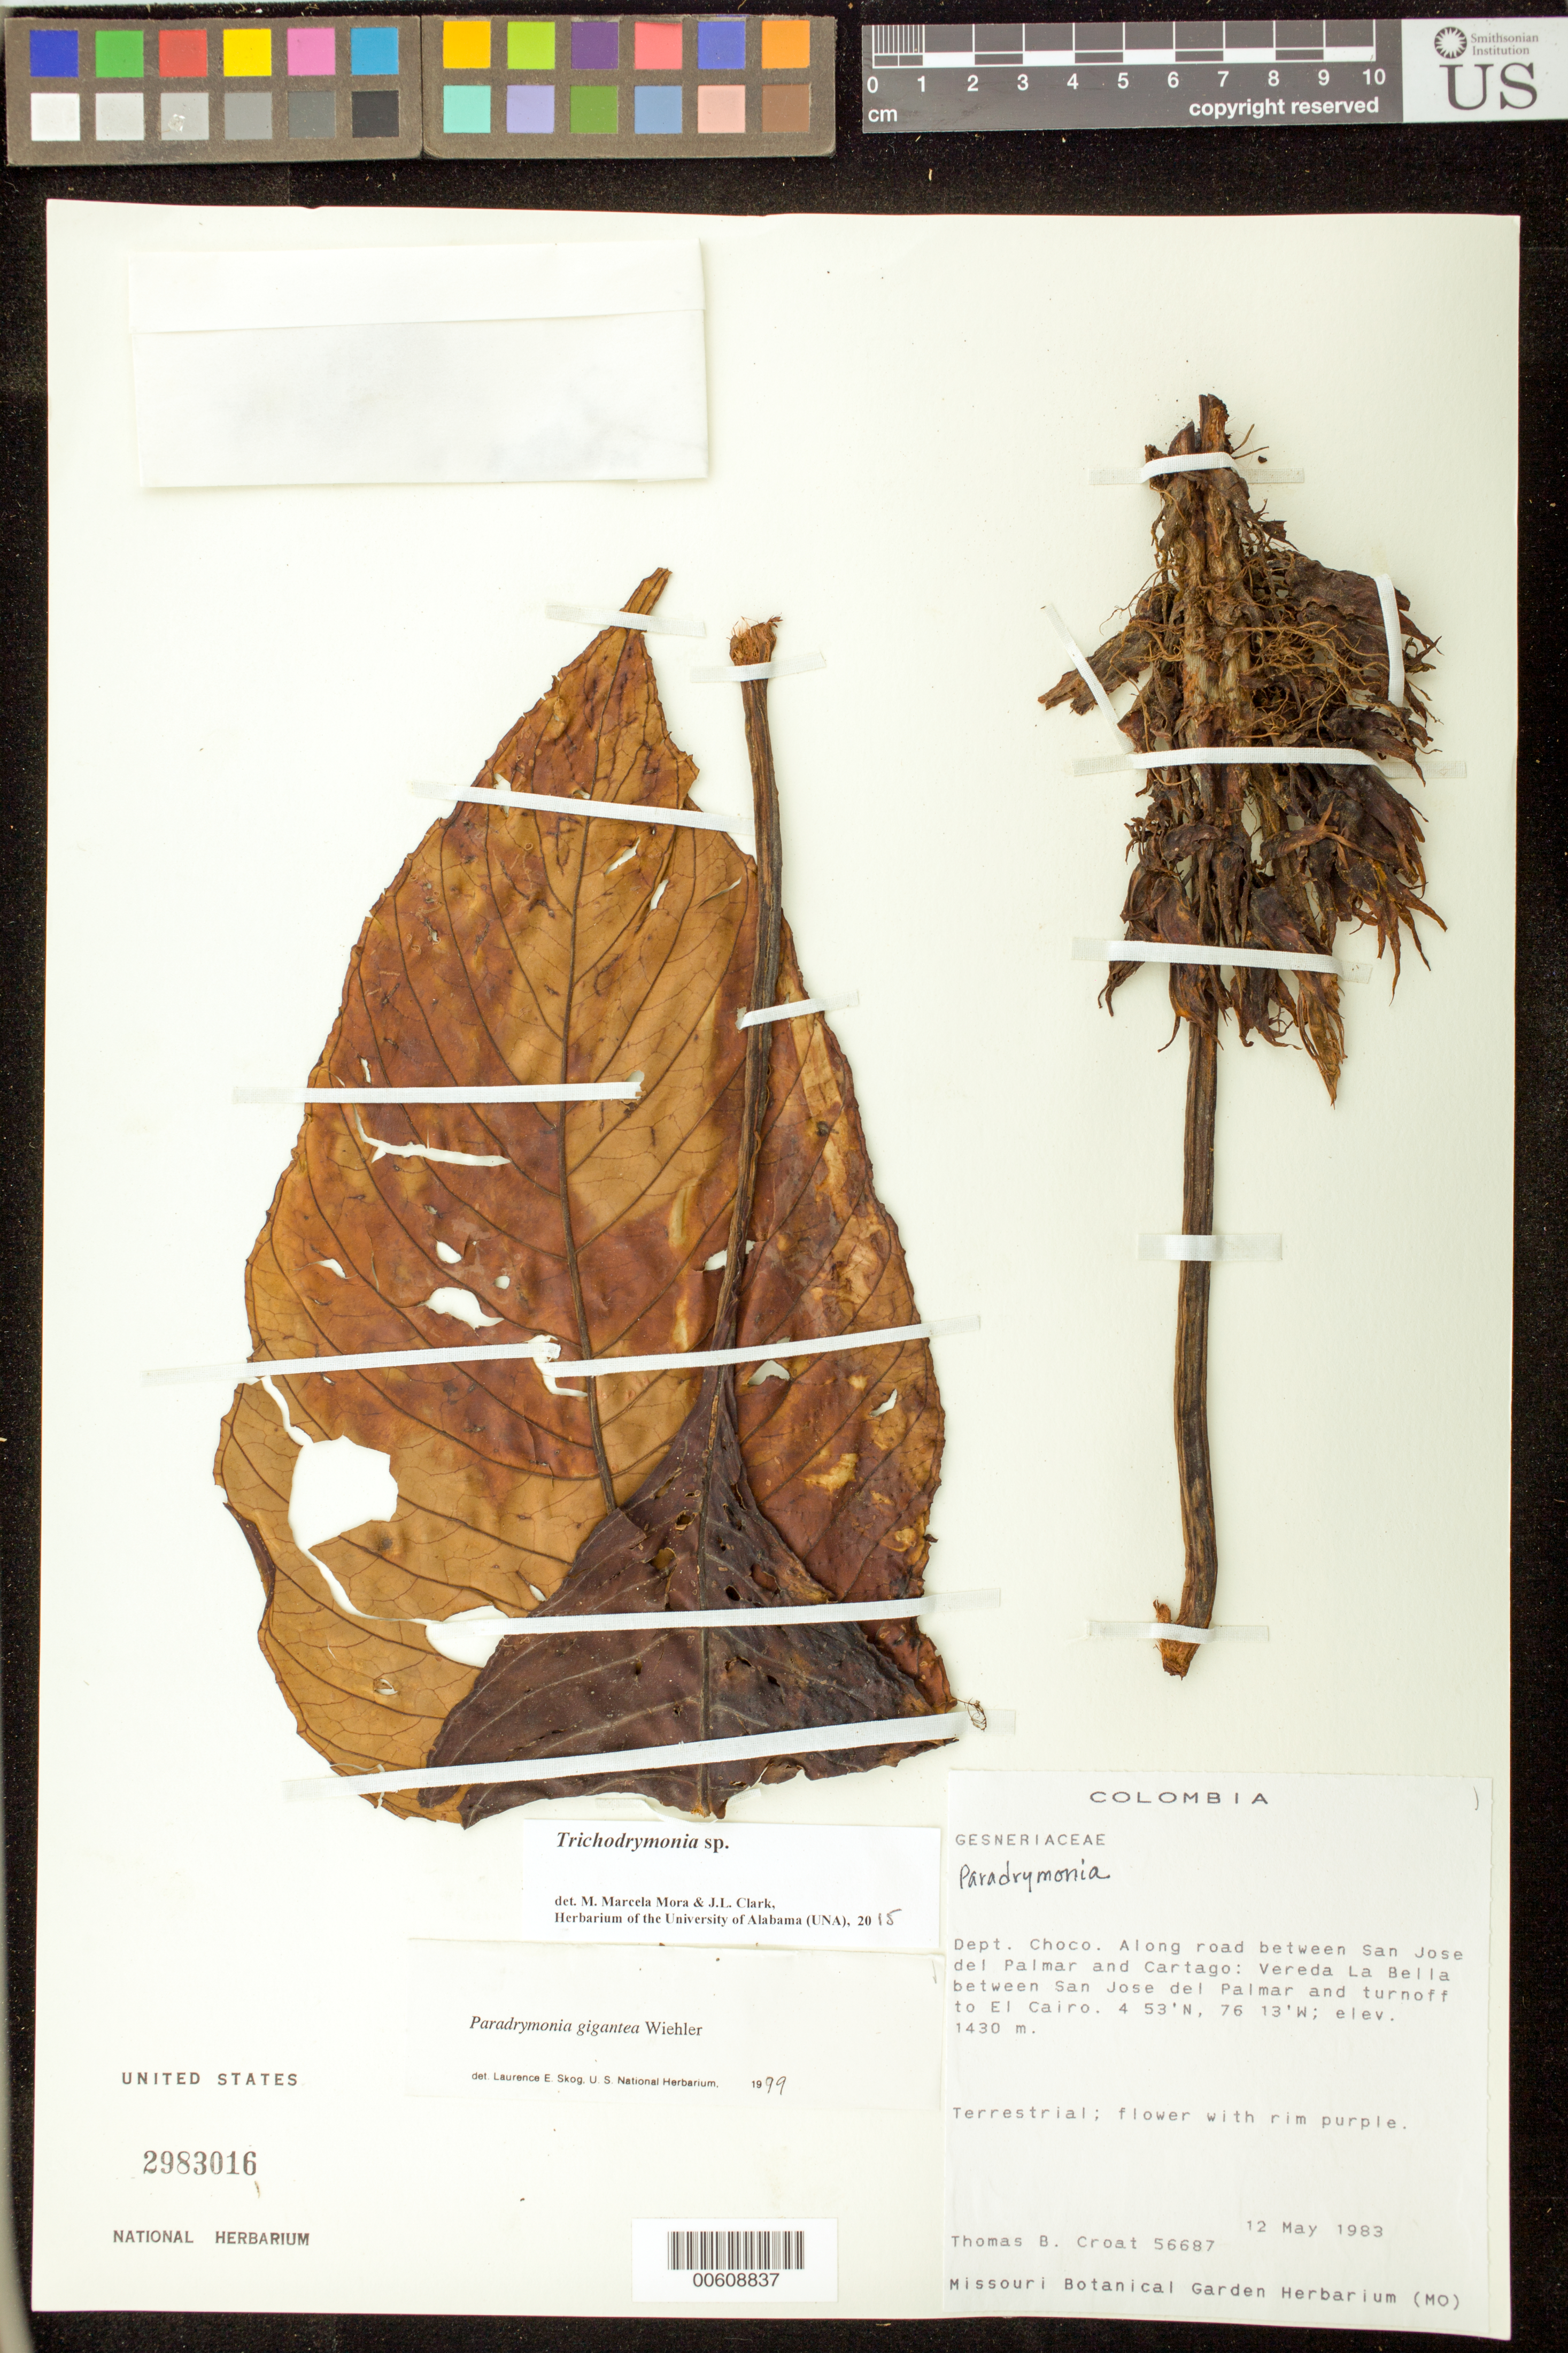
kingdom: Plantae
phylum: Tracheophyta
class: Magnoliopsida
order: Lamiales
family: Gesneriaceae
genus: Trichodrymonia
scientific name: Trichodrymonia sp.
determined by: Mora, M. M.; Clark, J. L.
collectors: T. B. Croat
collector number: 56687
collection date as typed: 12 May 1983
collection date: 1983-05-12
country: Colombia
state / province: Chocó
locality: Along road between San Jose del Palmar and Cartago: Vereda La Bella between San Jose del Palmar and turnoff to El Cairo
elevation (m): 1430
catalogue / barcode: US 2983016